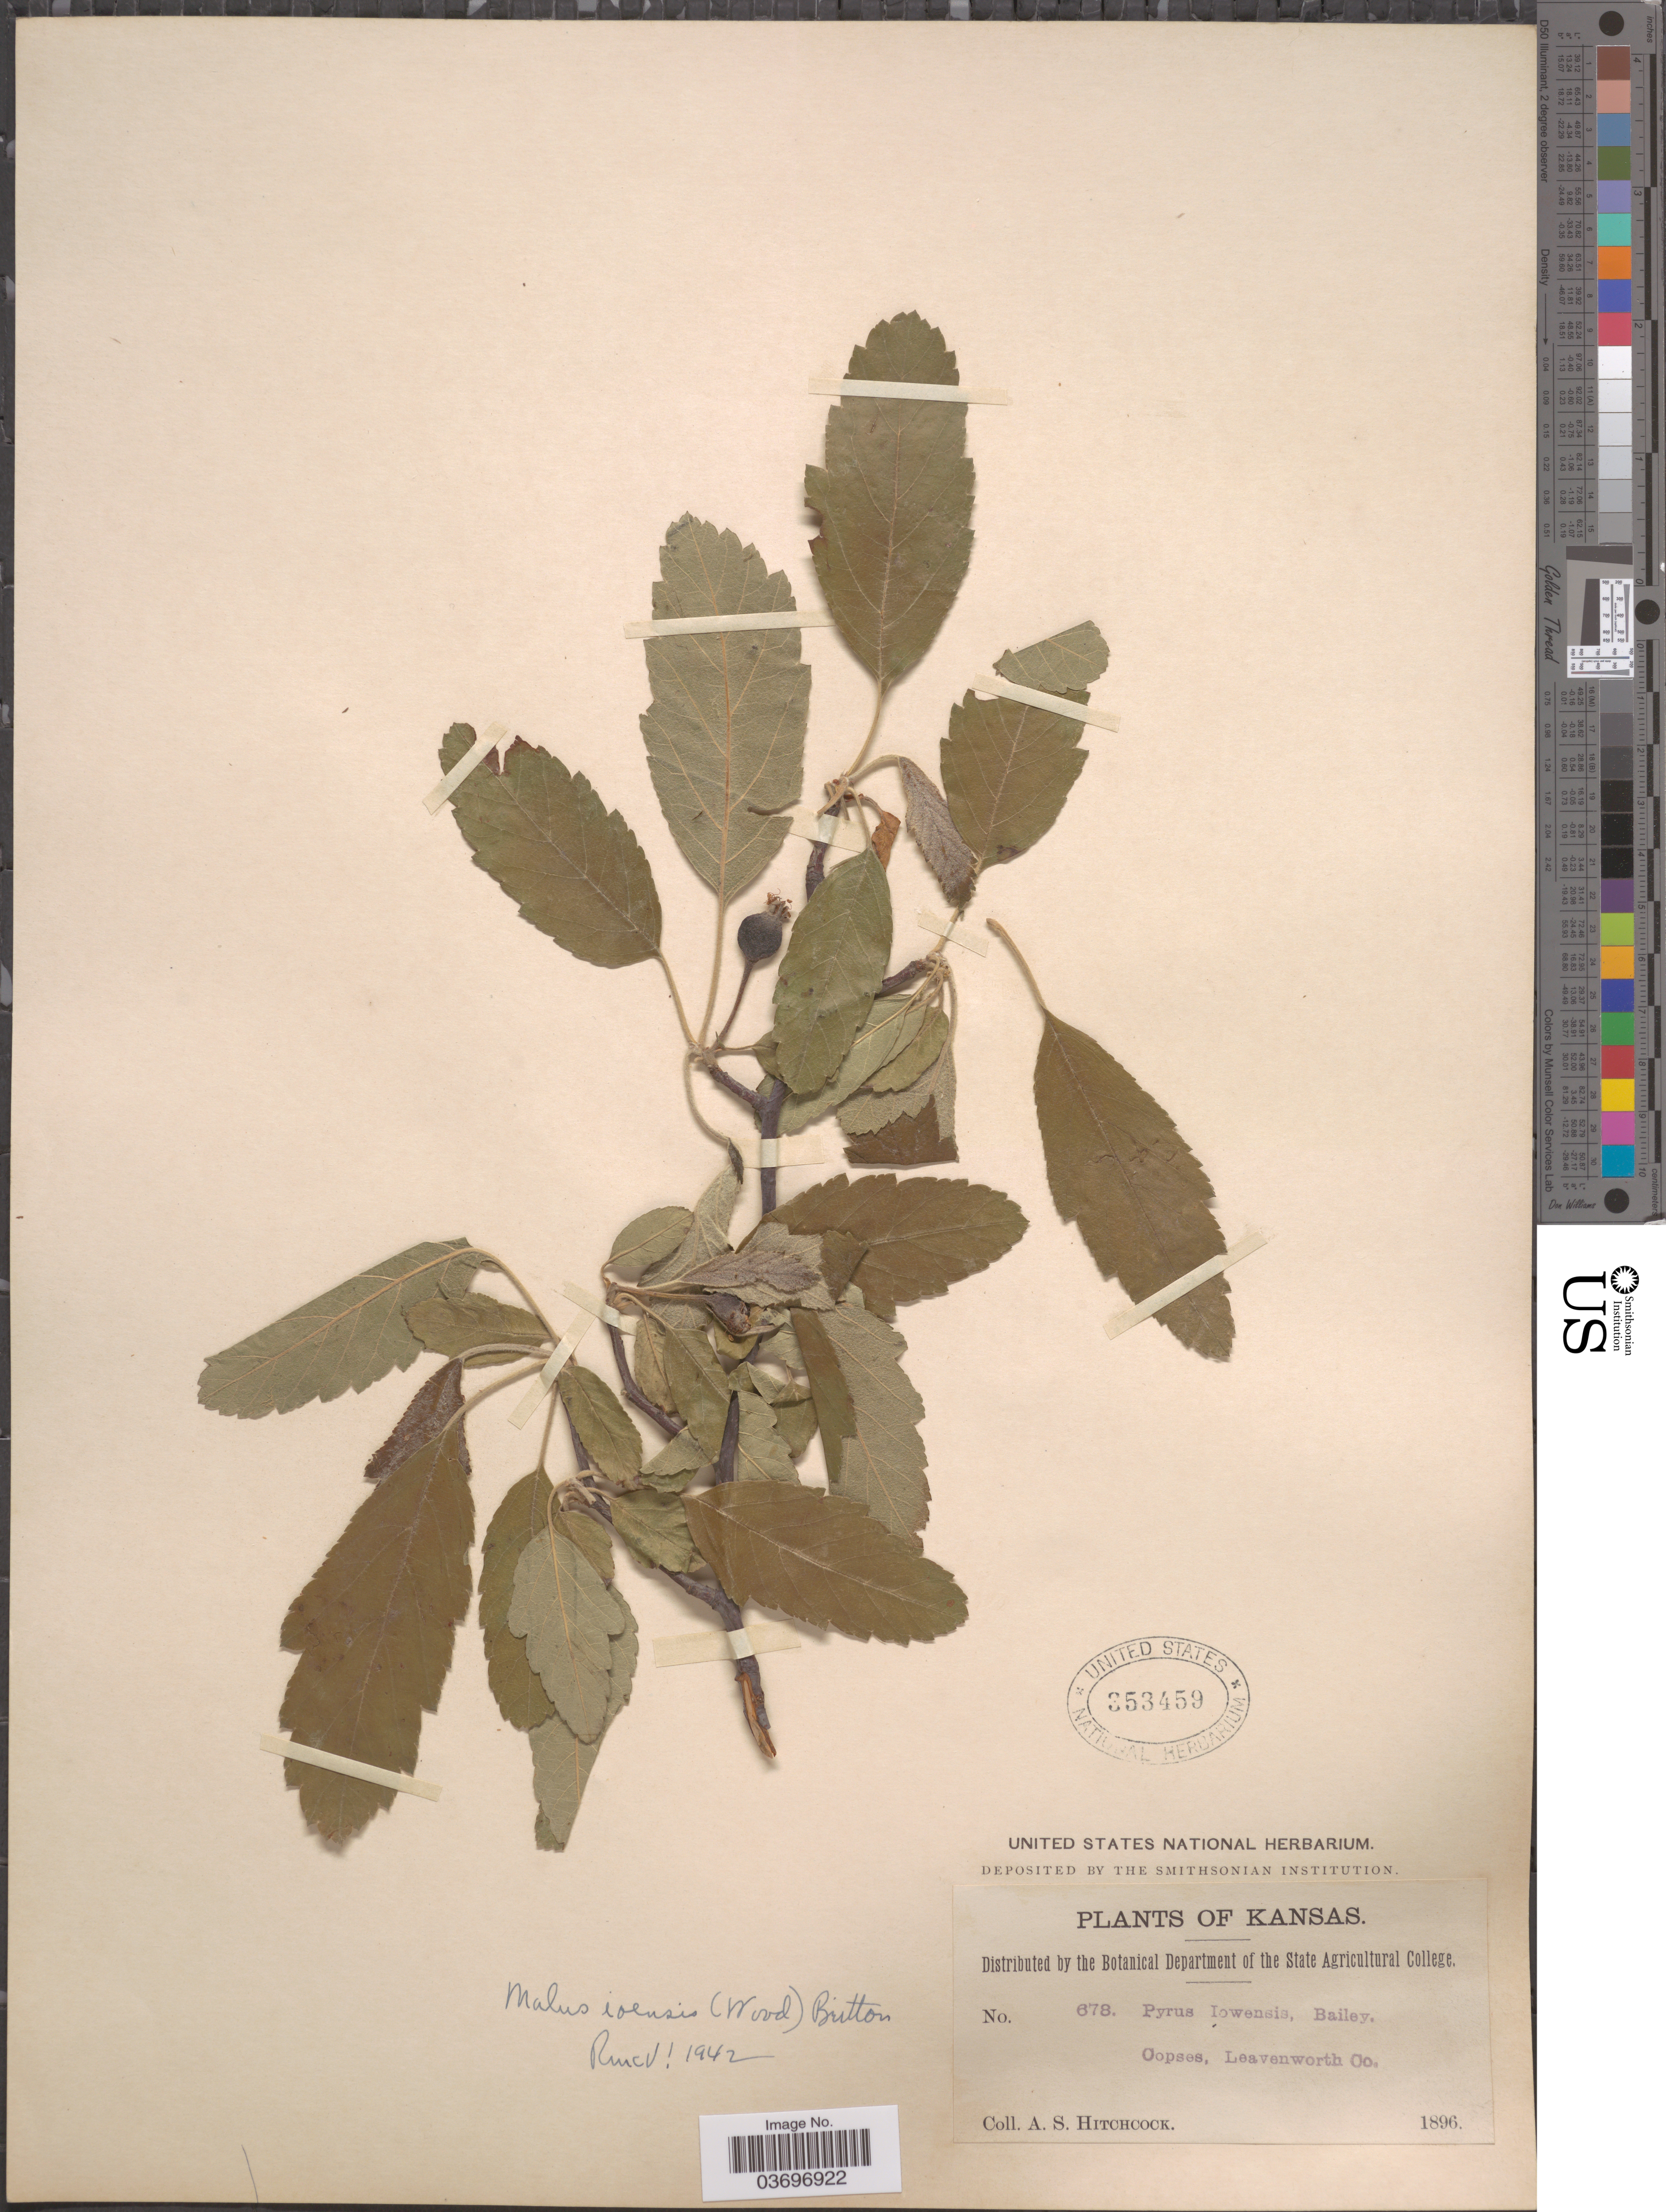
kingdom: Plantae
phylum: Tracheophyta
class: Magnoliopsida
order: Rosales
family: Rosaceae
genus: Malus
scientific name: Malus ioensis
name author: (Alph. Wood) Britton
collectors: A. S. Hitchcock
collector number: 678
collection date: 1896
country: United States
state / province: Kansas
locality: Oopses, Leavenworth Co.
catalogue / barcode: US 353459